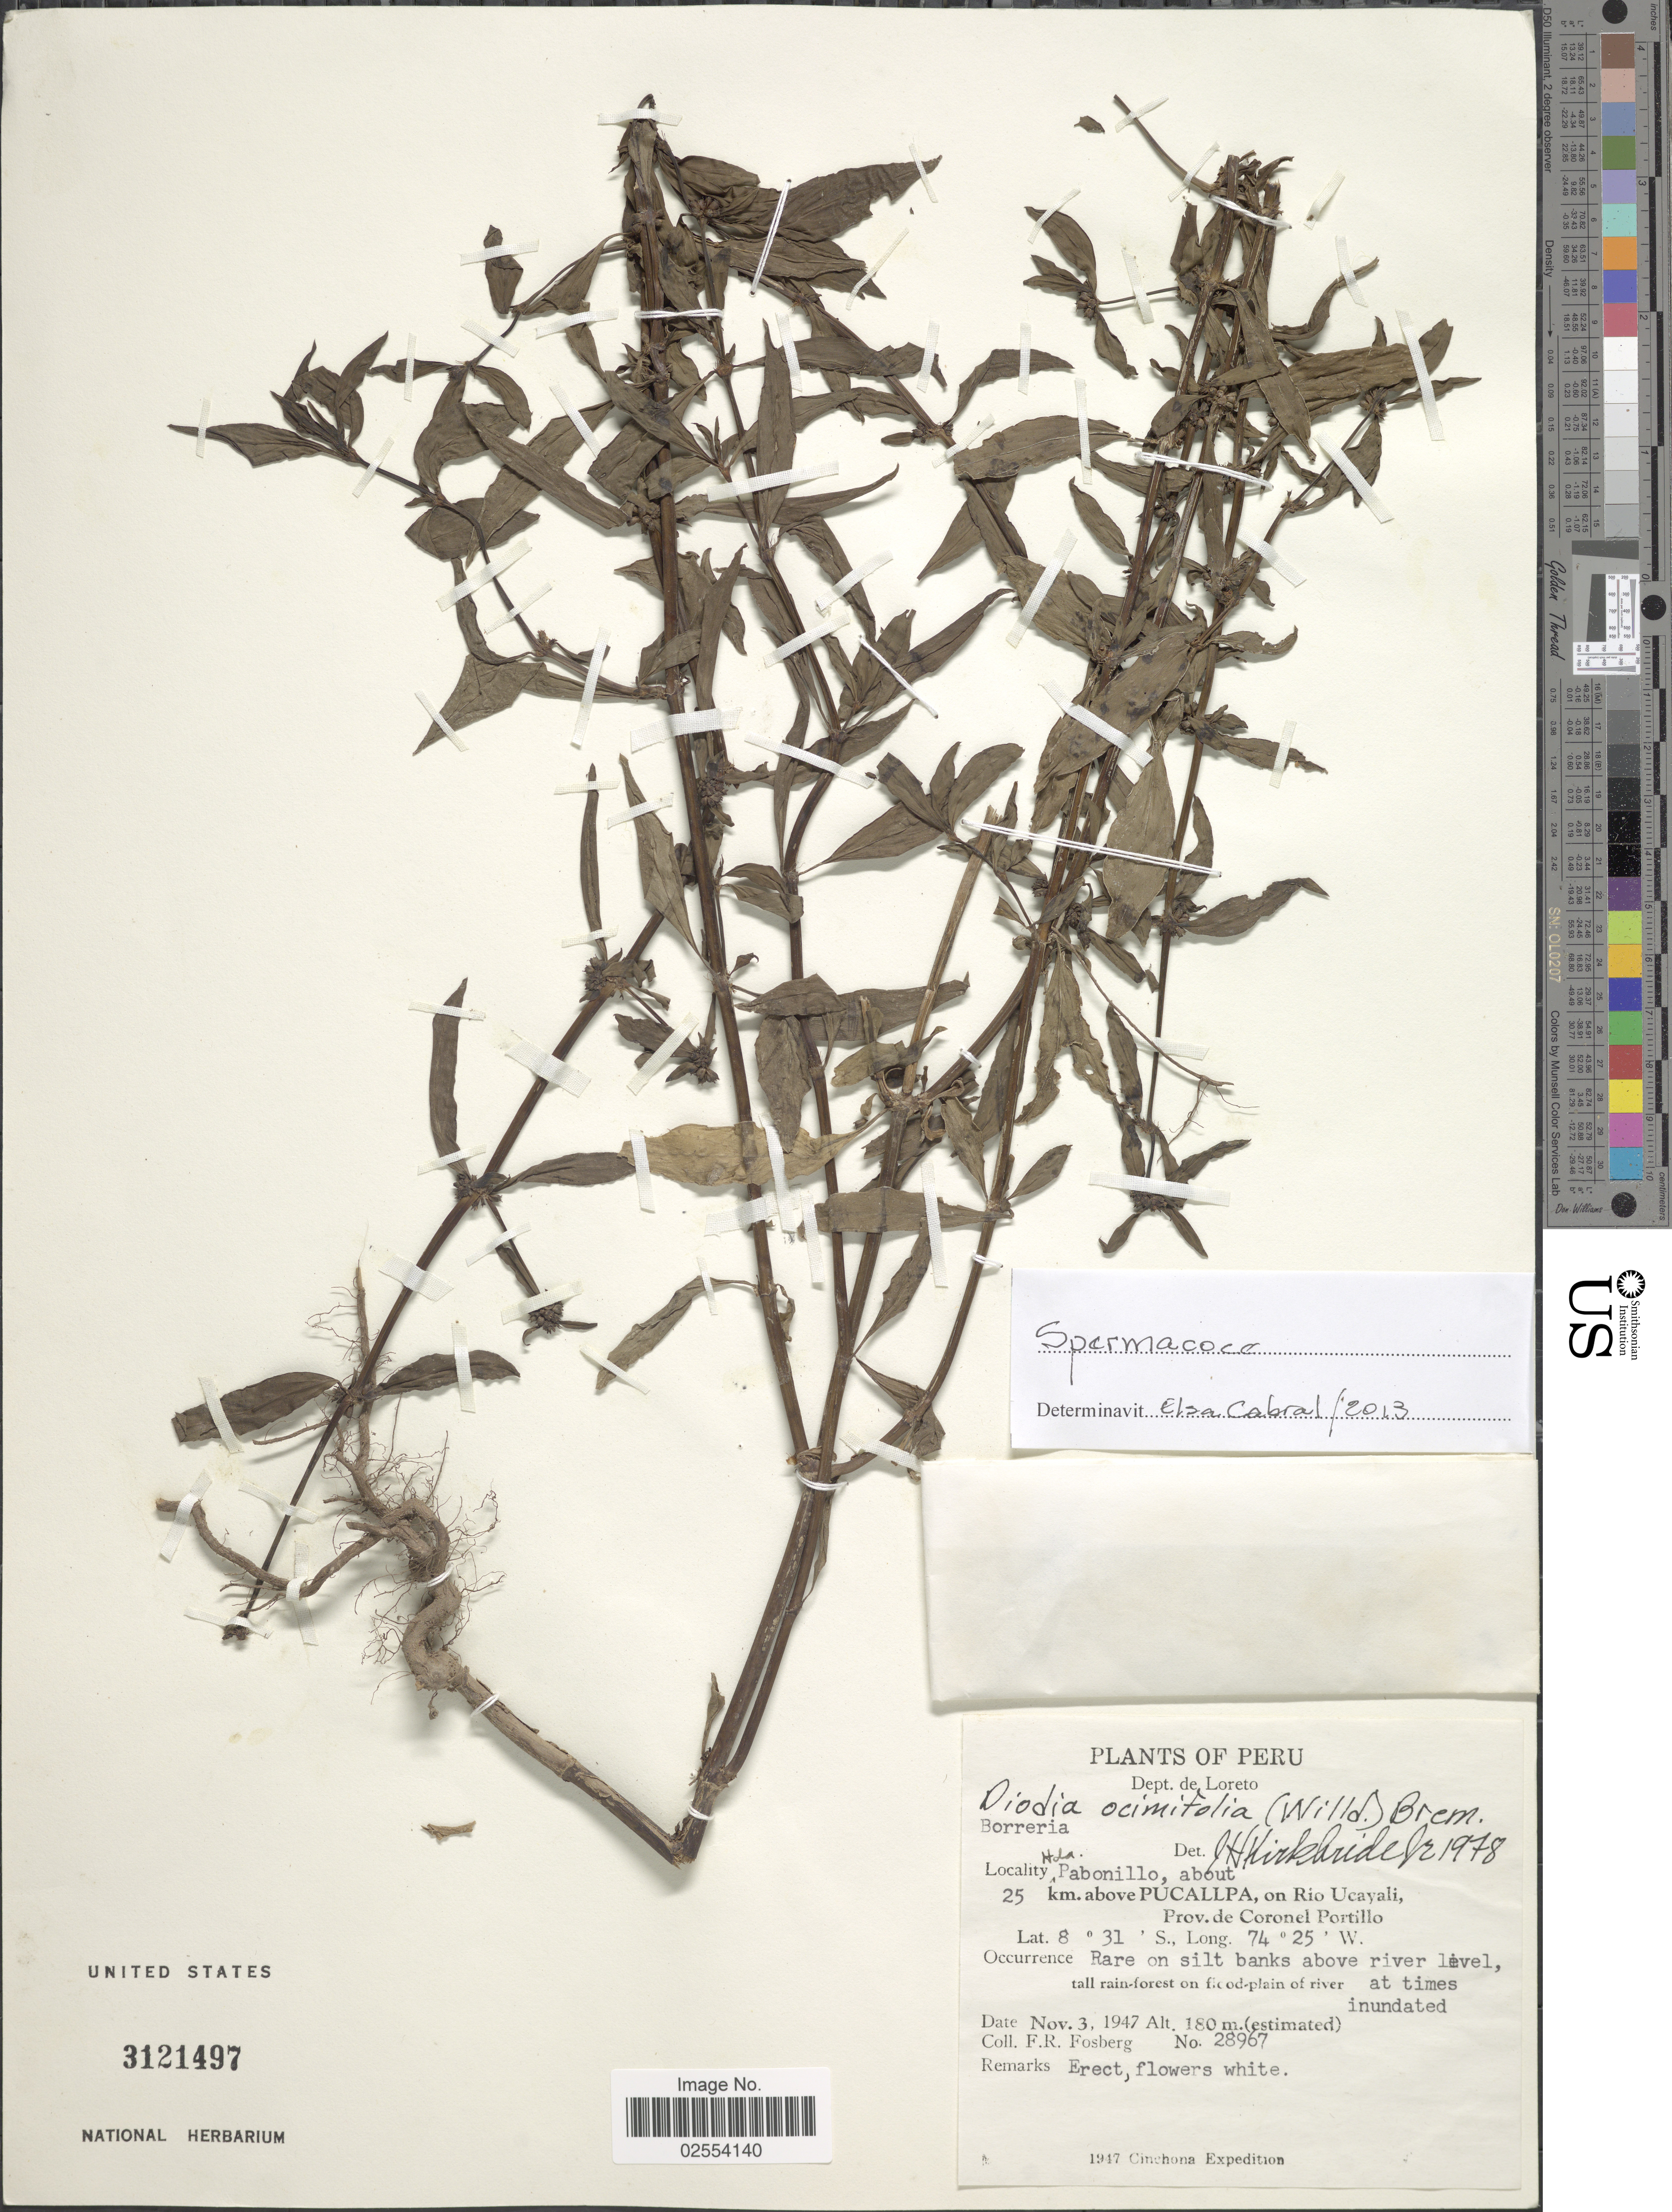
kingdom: Plantae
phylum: Tracheophyta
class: Magnoliopsida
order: Gentianales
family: Rubiaceae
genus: Spermacoce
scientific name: Spermacoce sp.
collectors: F. R. Fosberg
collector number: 28967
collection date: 1947-11-03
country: Peru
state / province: Loreto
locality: Dept. de Loreto, Hda Pabonillo, about 25 km above Pucallpa, on Rio Ucayali, Prov de Coronel Portillo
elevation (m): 180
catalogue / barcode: US 3121497